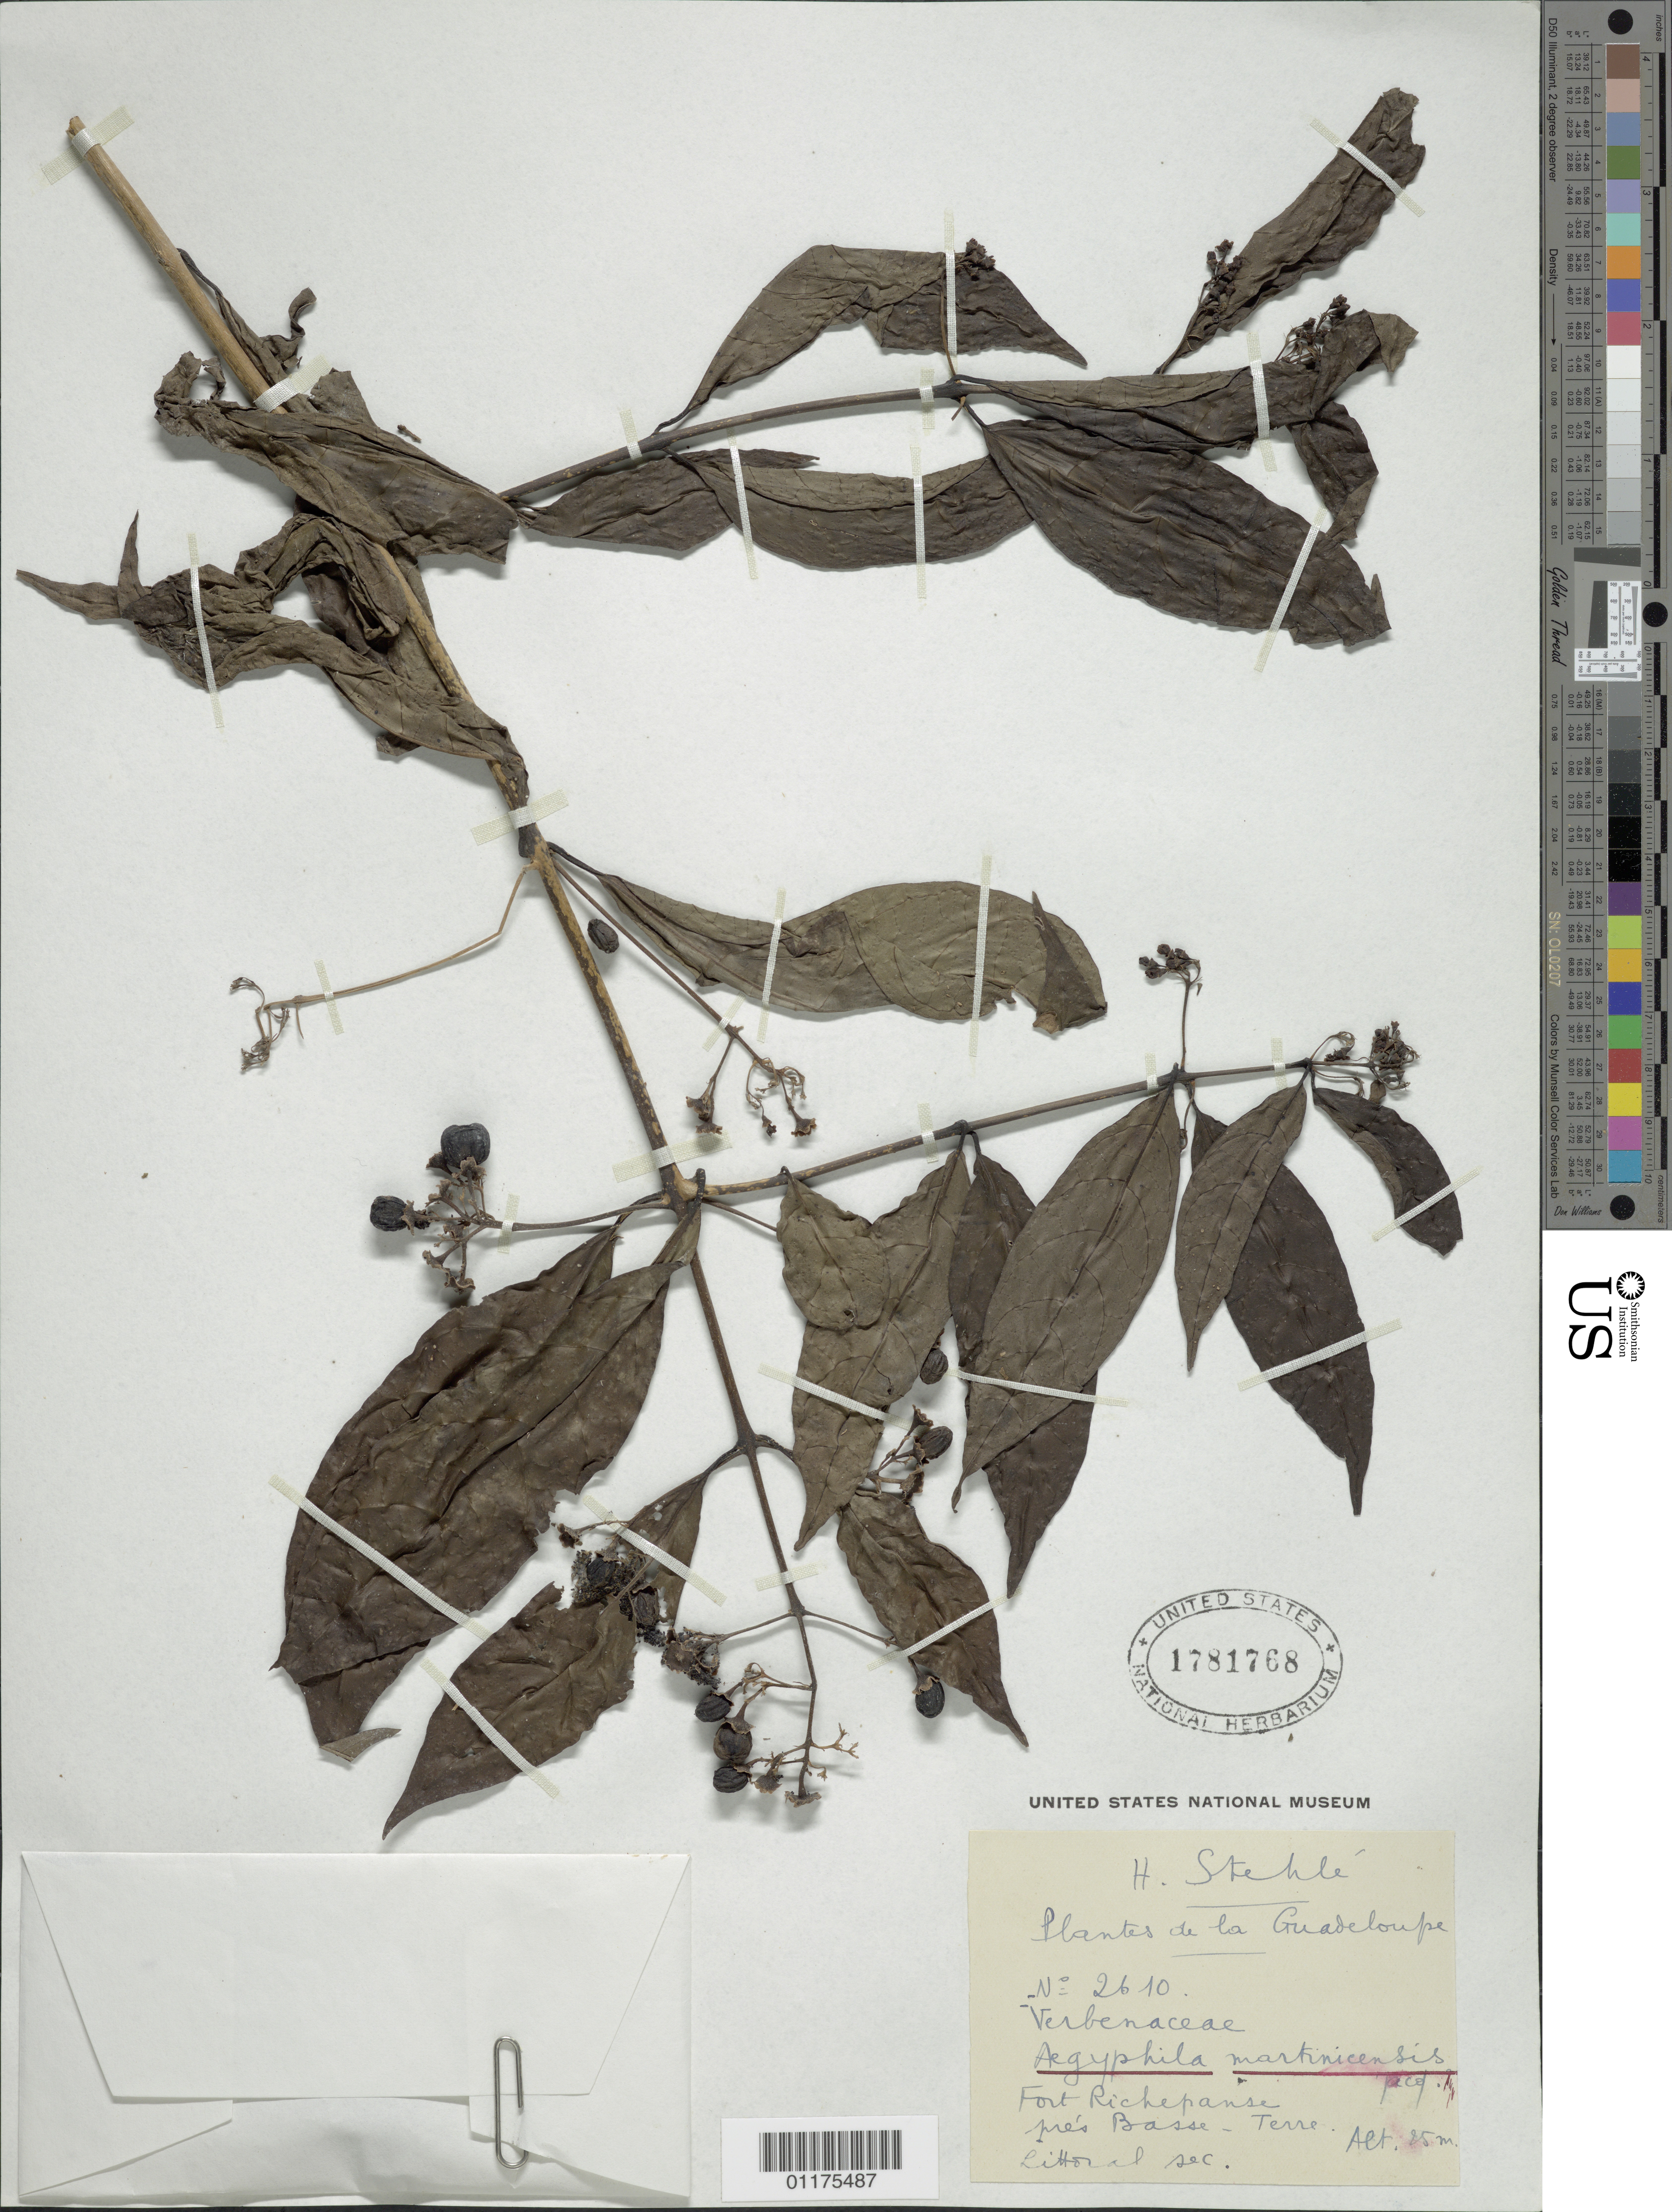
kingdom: Plantae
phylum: Tracheophyta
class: Magnoliopsida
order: Lamiales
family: Lamiaceae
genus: Aegiphila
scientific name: Aegiphila martinicensis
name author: Jacq.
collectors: H. Stehlé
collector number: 2610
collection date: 1909/1983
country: Guadeloupe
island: Basse-Terre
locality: Basse-Terre, Fort Richepanse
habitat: Littoral sec.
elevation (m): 25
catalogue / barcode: US 1781768